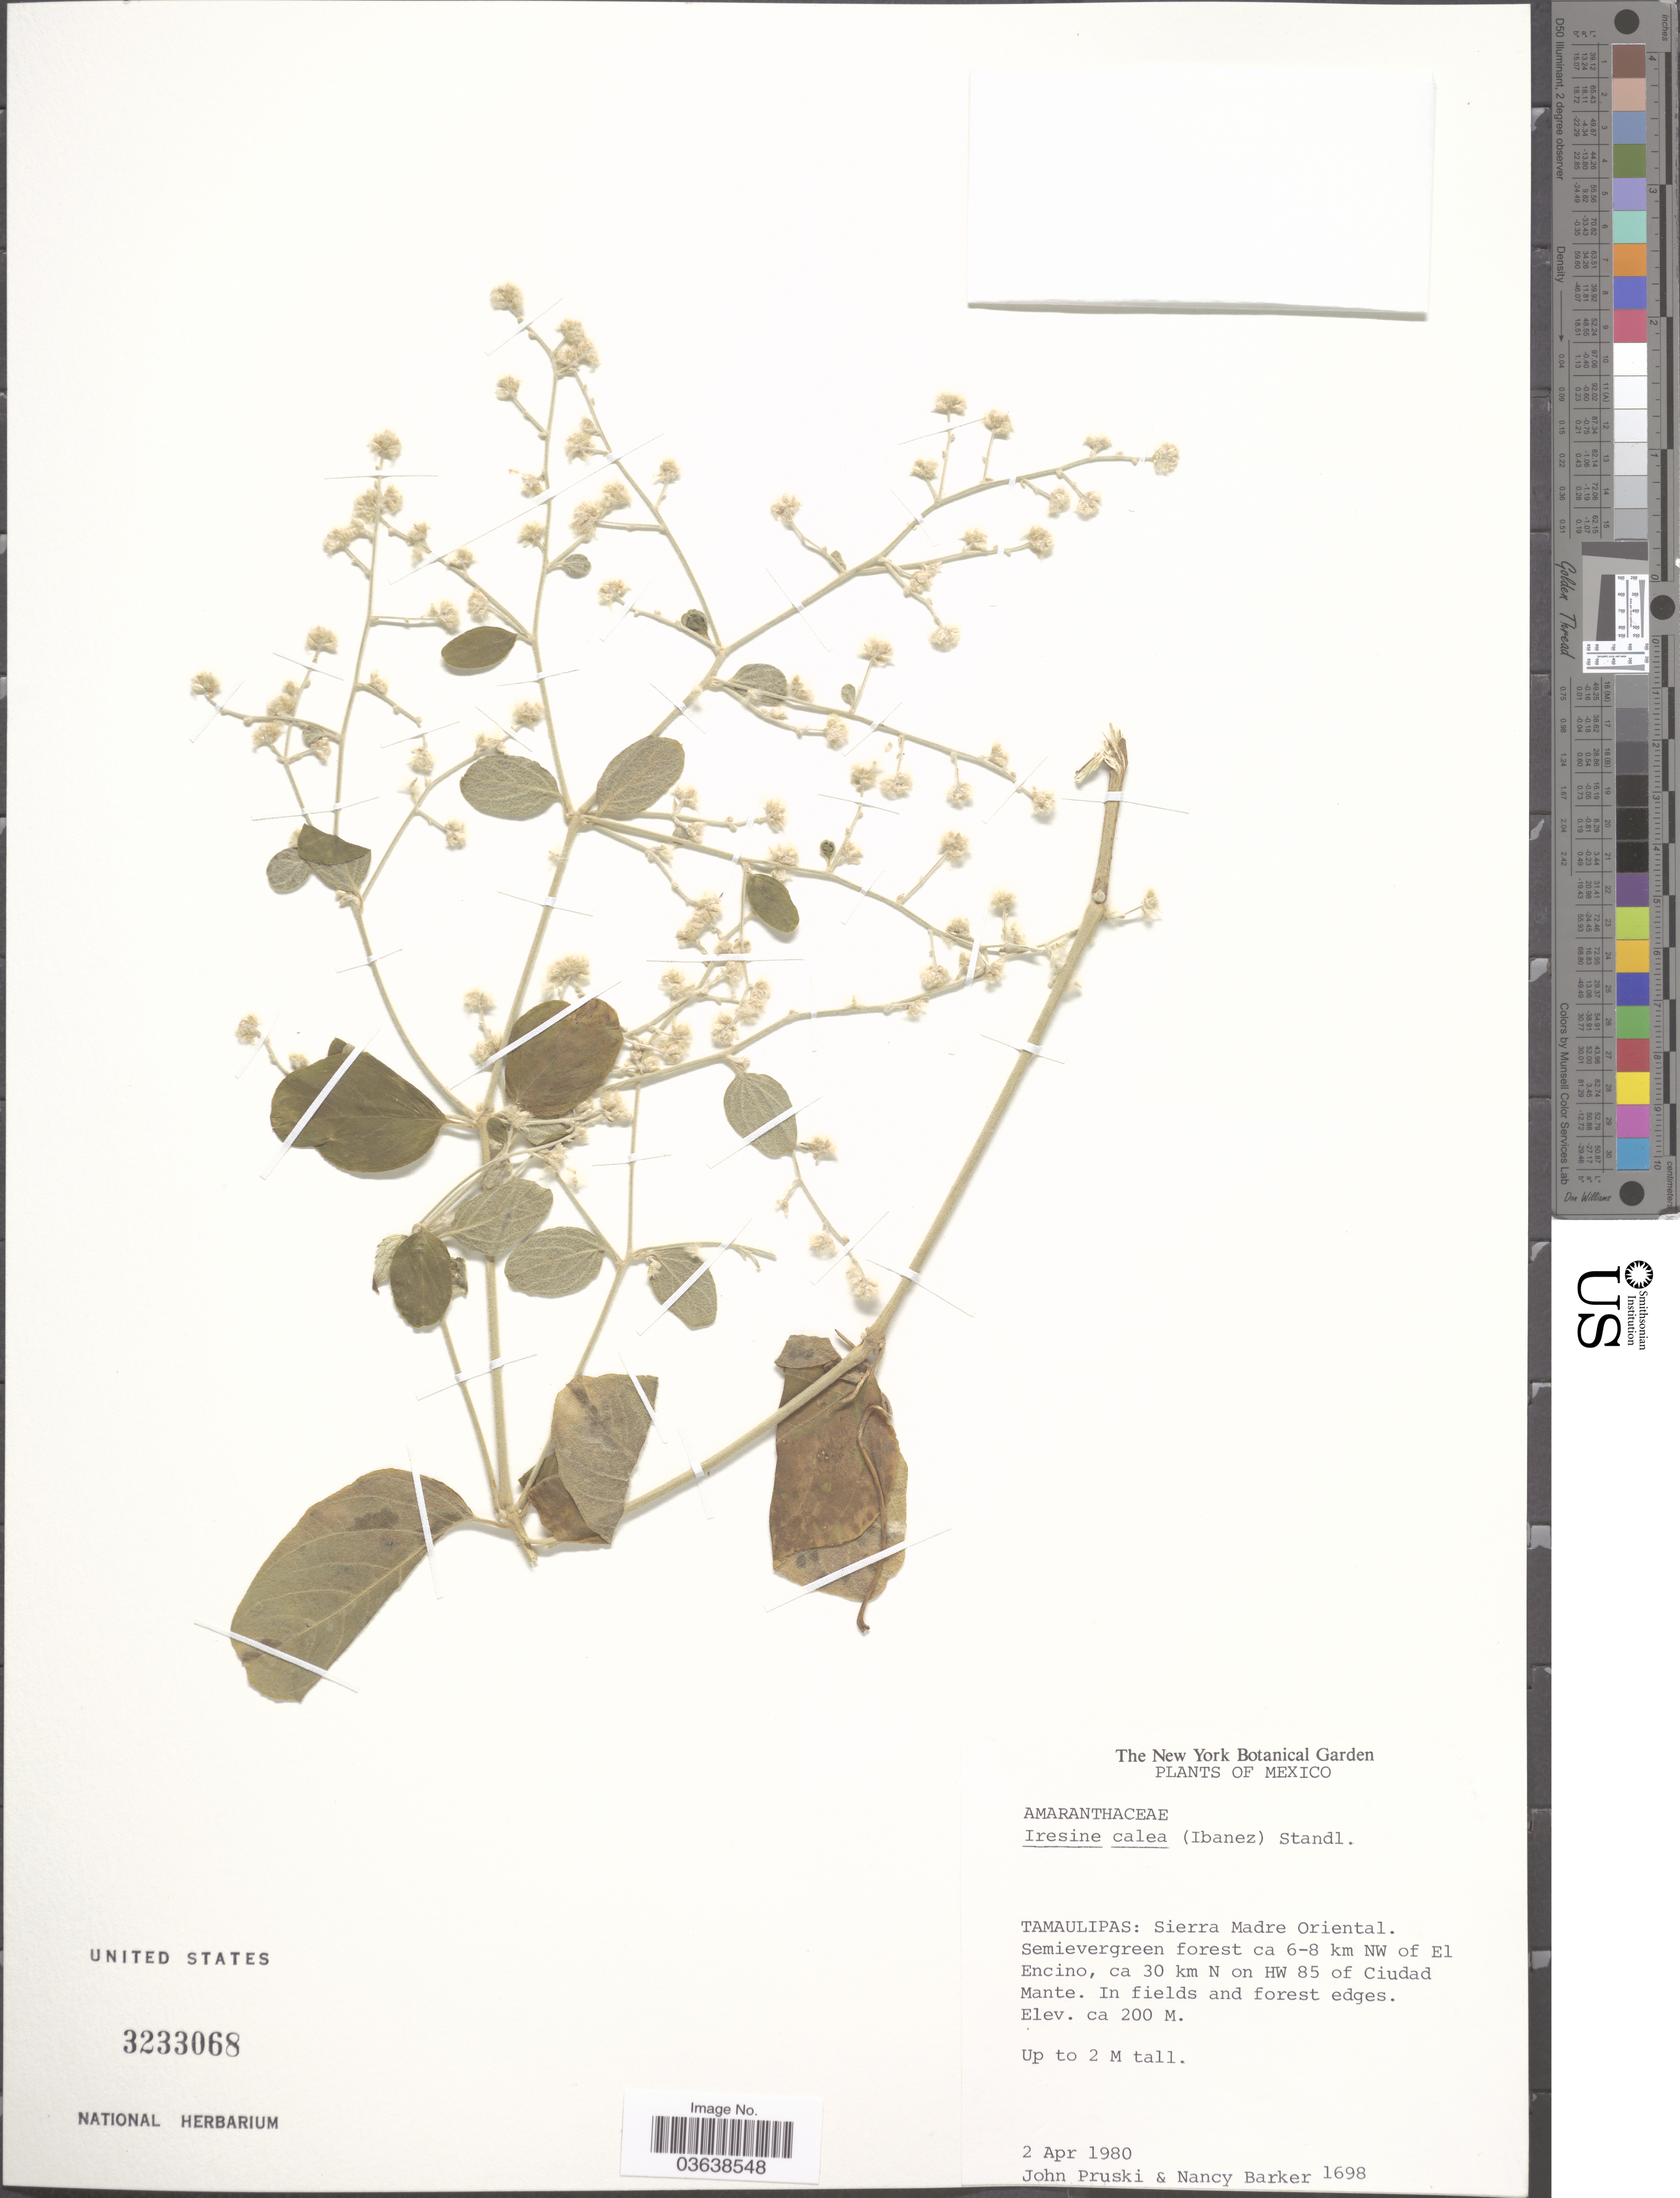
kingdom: Plantae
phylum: Tracheophyta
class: Magnoliopsida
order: Caryophyllales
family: Amaranthaceae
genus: Iresine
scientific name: Iresine calea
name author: (Ibáñez) Standl.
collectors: J. F. Pruski & N. P. Barker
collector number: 1698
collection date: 1980-04-02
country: Mexico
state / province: Tamaulipas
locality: Sierra Madre Oriental. Semievergreen forest ca 6-8 km NW of El Encino, ca 30 km N on HW 85 of Ciudad Mante.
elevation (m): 200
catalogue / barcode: US 3233068